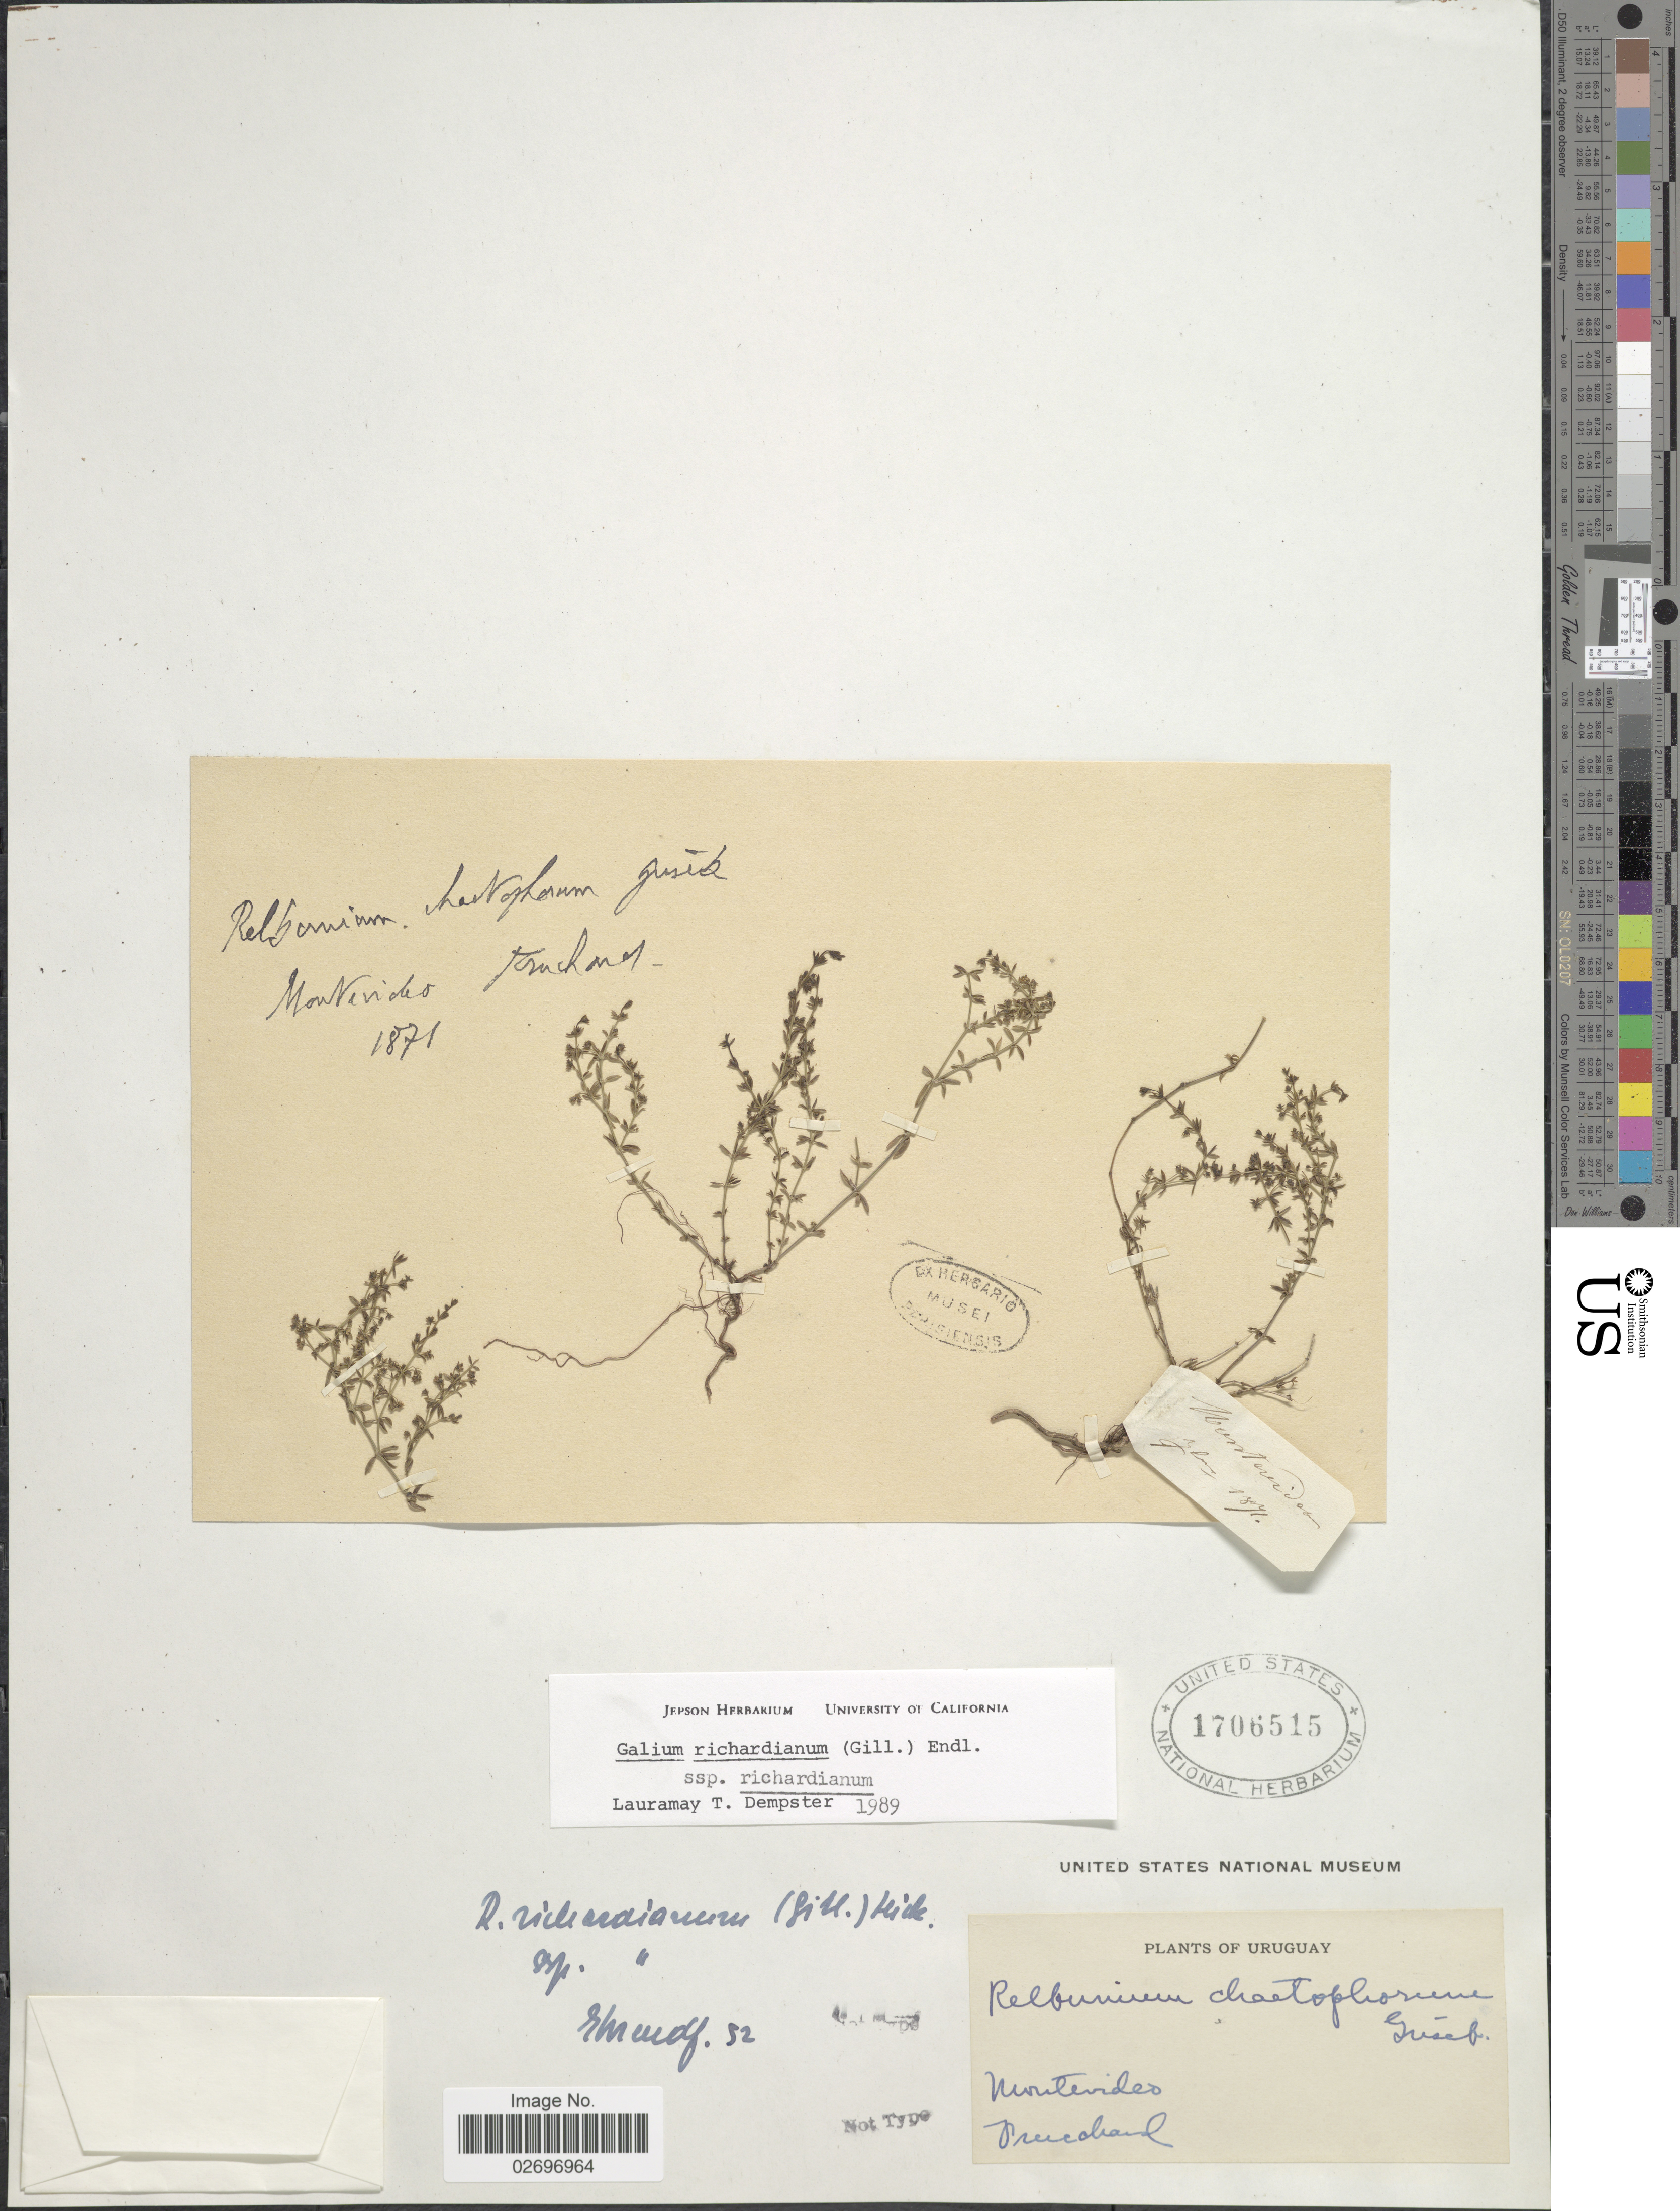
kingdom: Plantae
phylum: Tracheophyta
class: Magnoliopsida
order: Gentianales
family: Rubiaceae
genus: Galium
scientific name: Galium richardianum subsp. richardianum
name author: (Gillies ex Hook. & Arn.) Endl. ex Walp.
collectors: -. Fruchard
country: Uruguay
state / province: Montevideo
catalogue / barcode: US 1706515